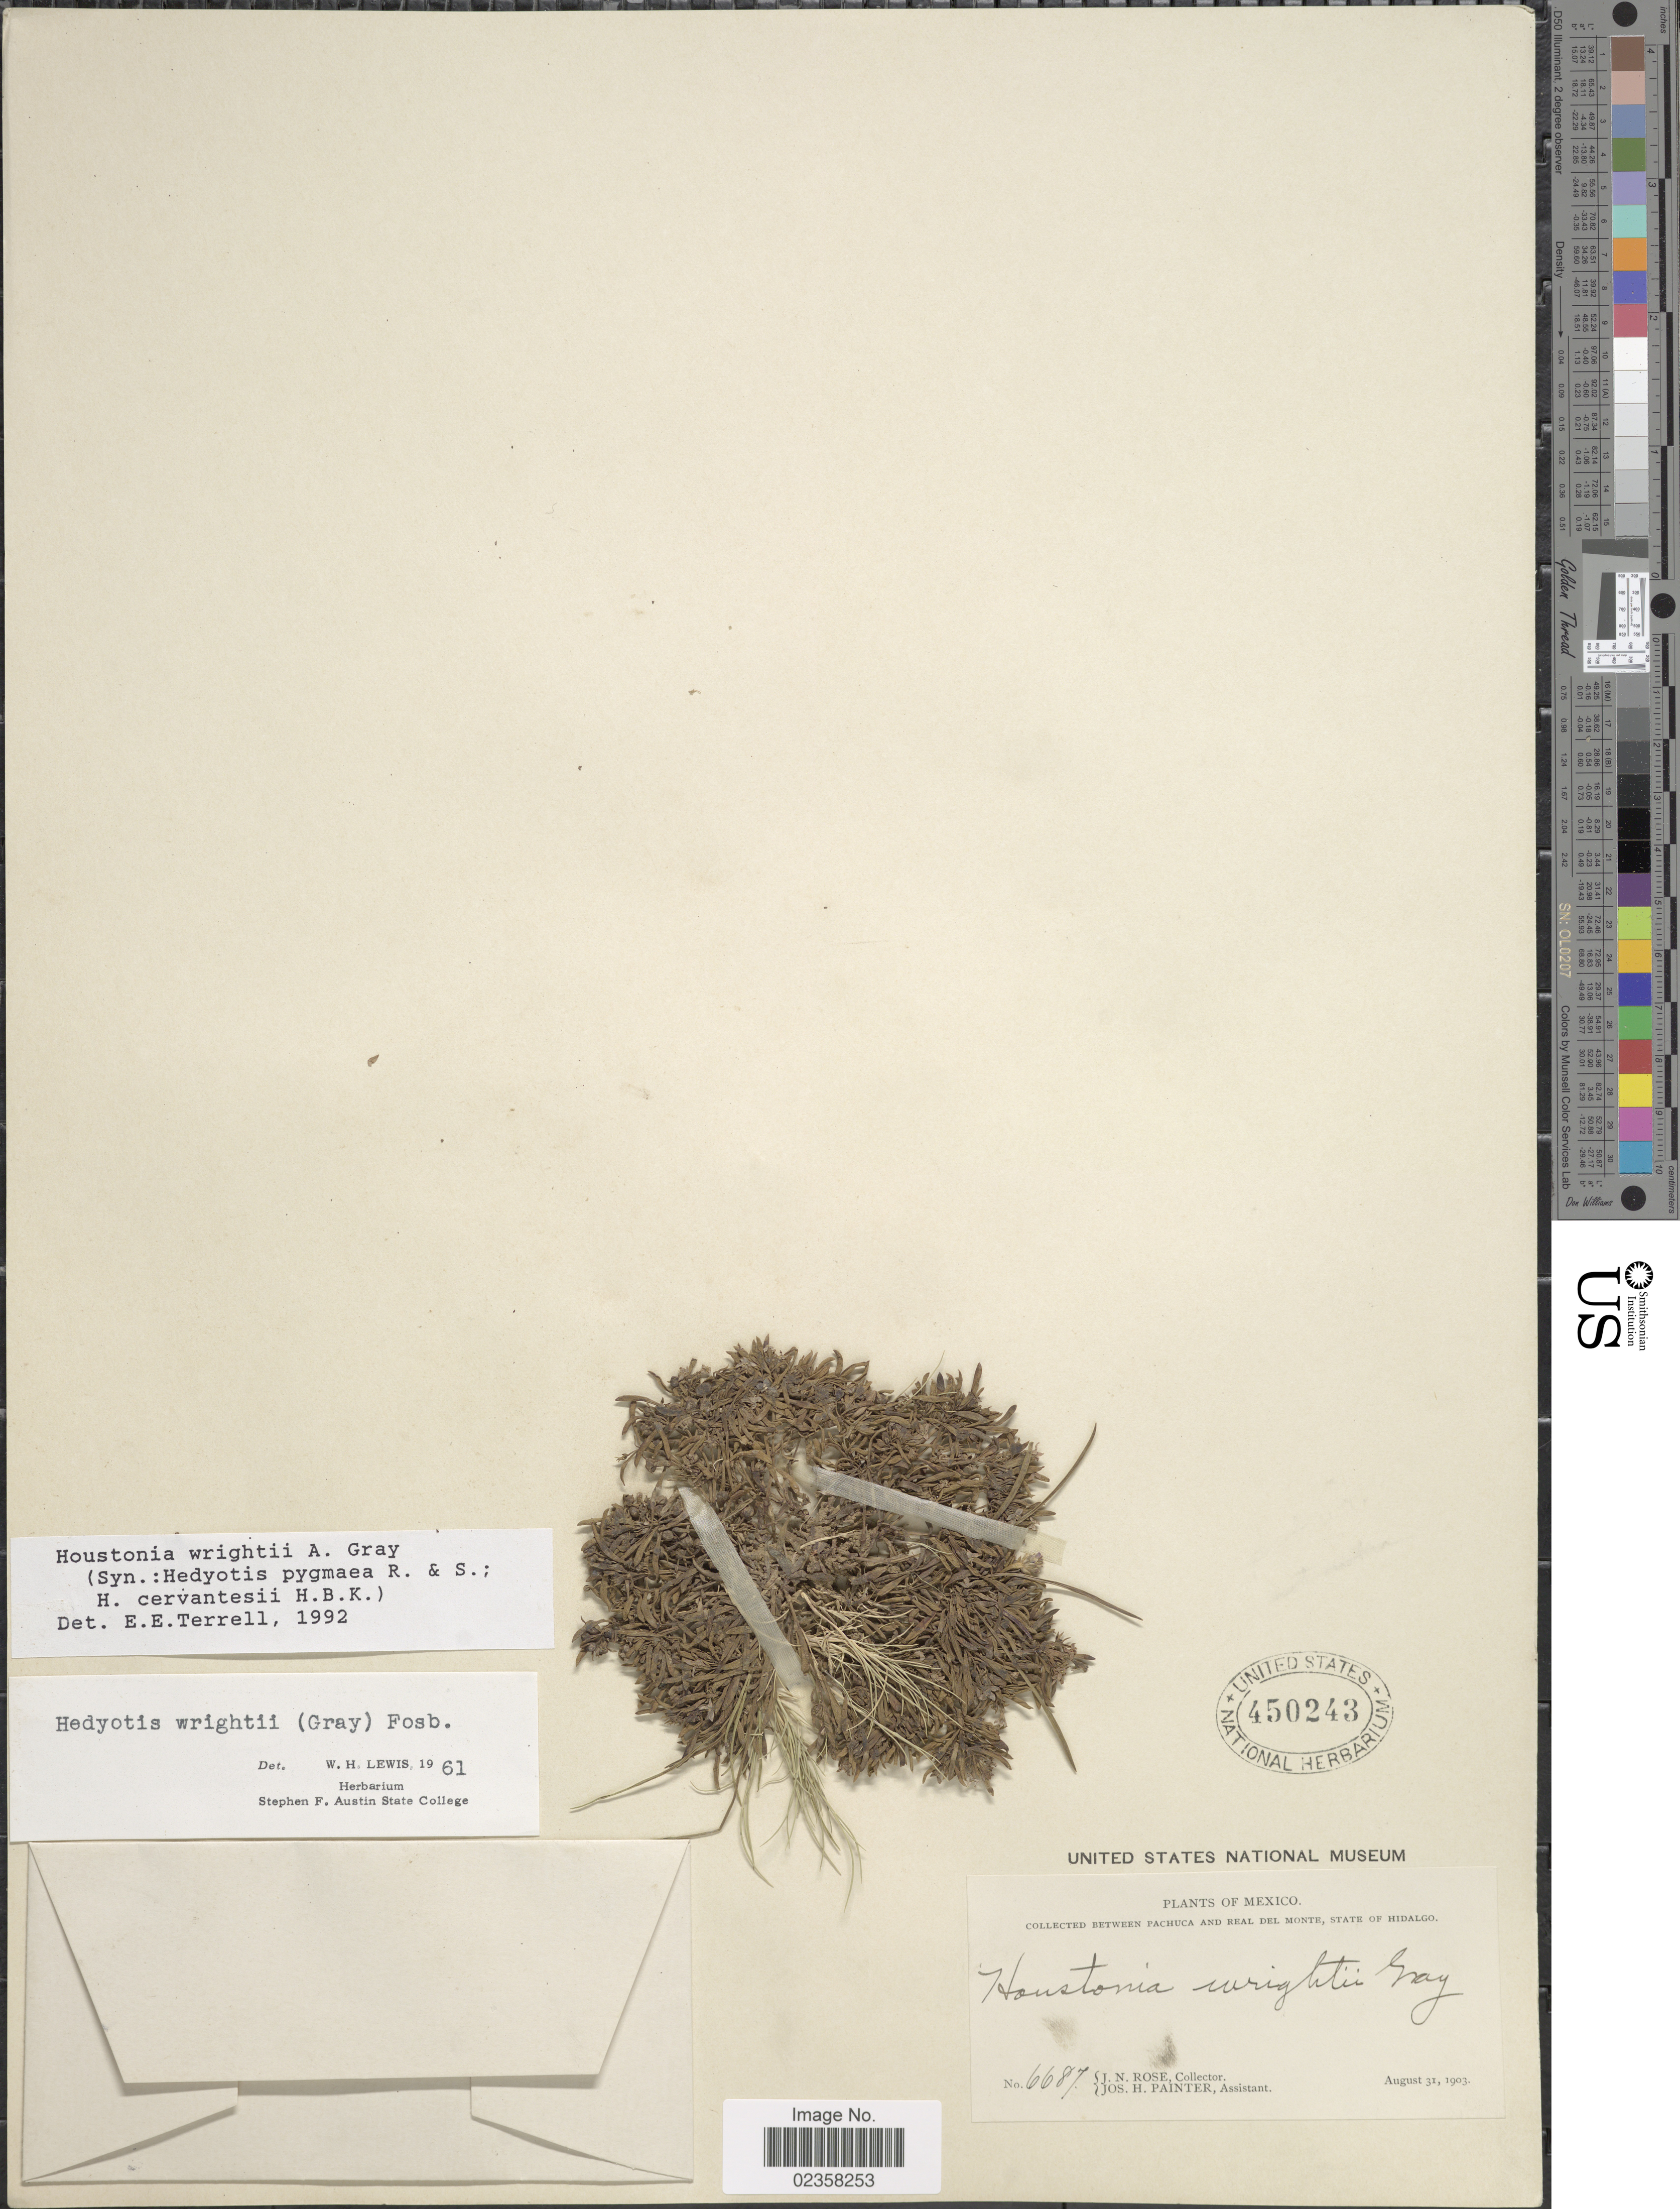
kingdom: Plantae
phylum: Tracheophyta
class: Magnoliopsida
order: Gentianales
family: Rubiaceae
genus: Houstonia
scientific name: Houstonia wrightii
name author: (A. Gray) A. Gray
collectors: J. N. Rose & J. H. Painter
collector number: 6687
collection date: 1903-08-31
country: Mexico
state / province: Hidalgo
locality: Between Pachuca and Real del Monte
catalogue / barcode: US 450243